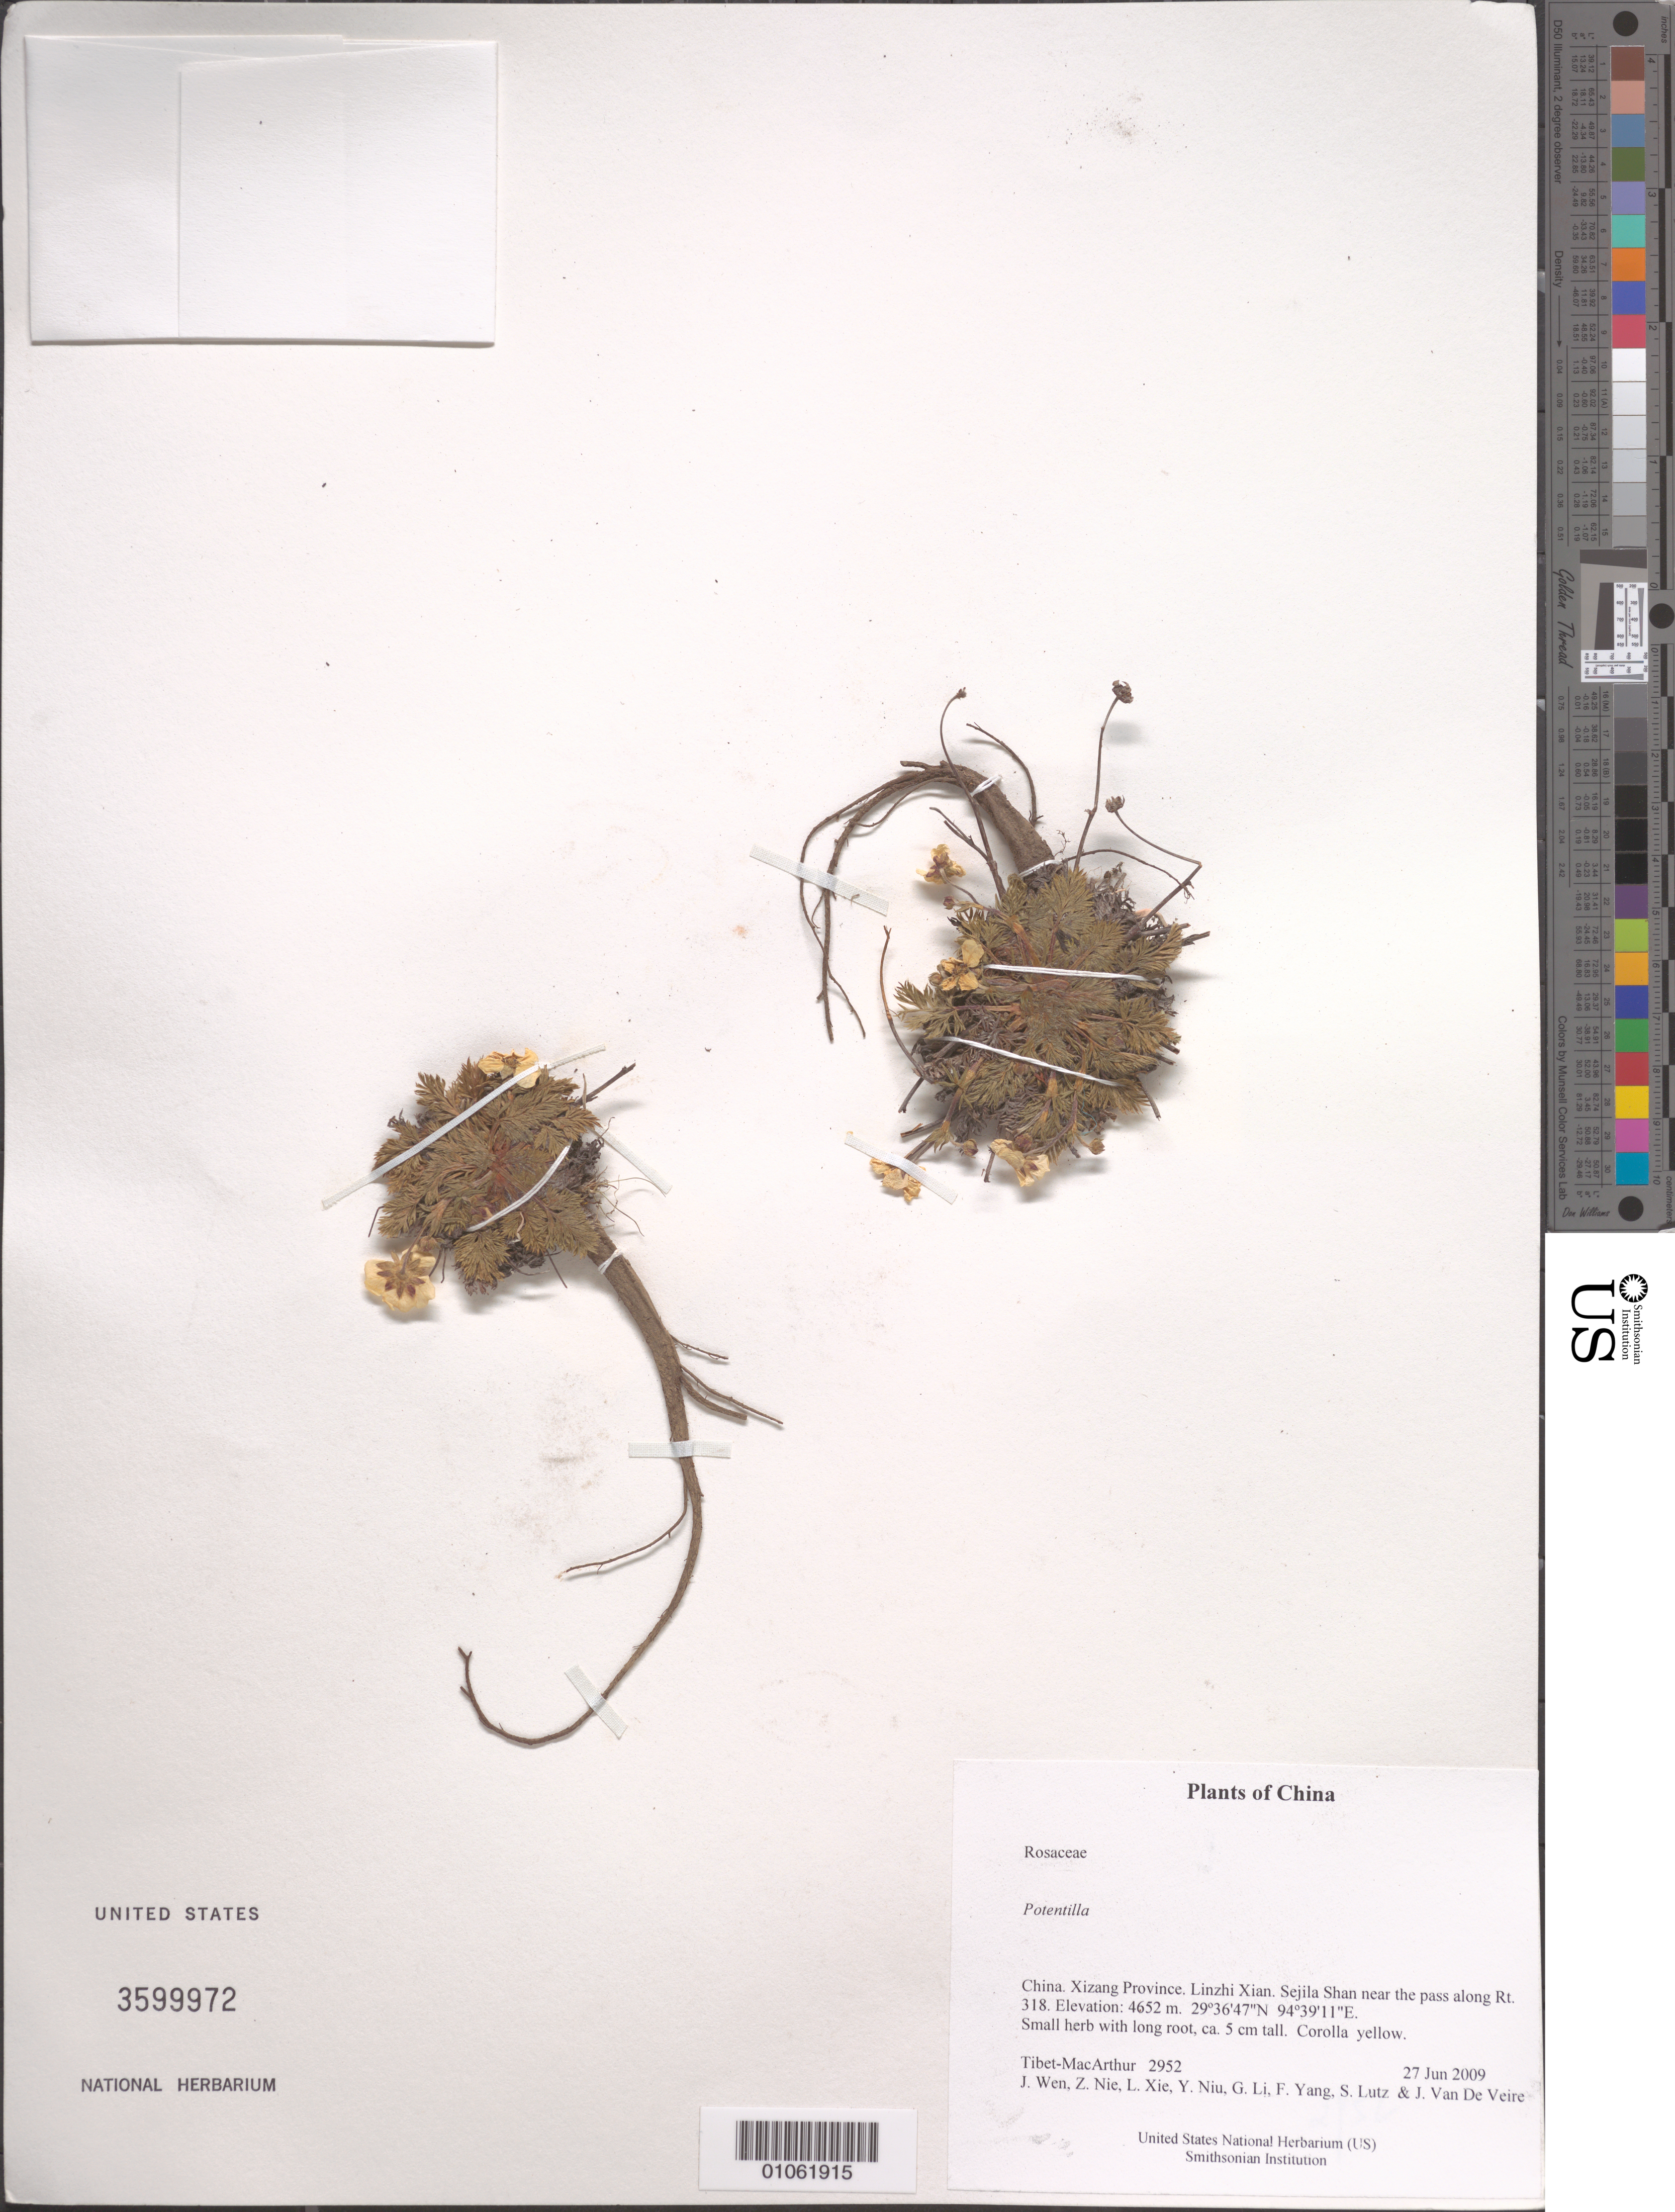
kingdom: Plantae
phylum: Tracheophyta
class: Magnoliopsida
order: Rosales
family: Rosaceae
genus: Potentilla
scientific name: Potentilla sp.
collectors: Tibet-MacArthur, J. Wen, Z. Nie, L. Xie, Y. Niu, G. Li, F. Yang, S. Lutz & J. Van De Veire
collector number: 2952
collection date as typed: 27 Jun 2009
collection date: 2009-06-27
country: China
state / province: Xizang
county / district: Linzhi Xian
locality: Sejila Shan near the pass along Rt. 318.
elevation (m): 4652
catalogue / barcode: US 3599972